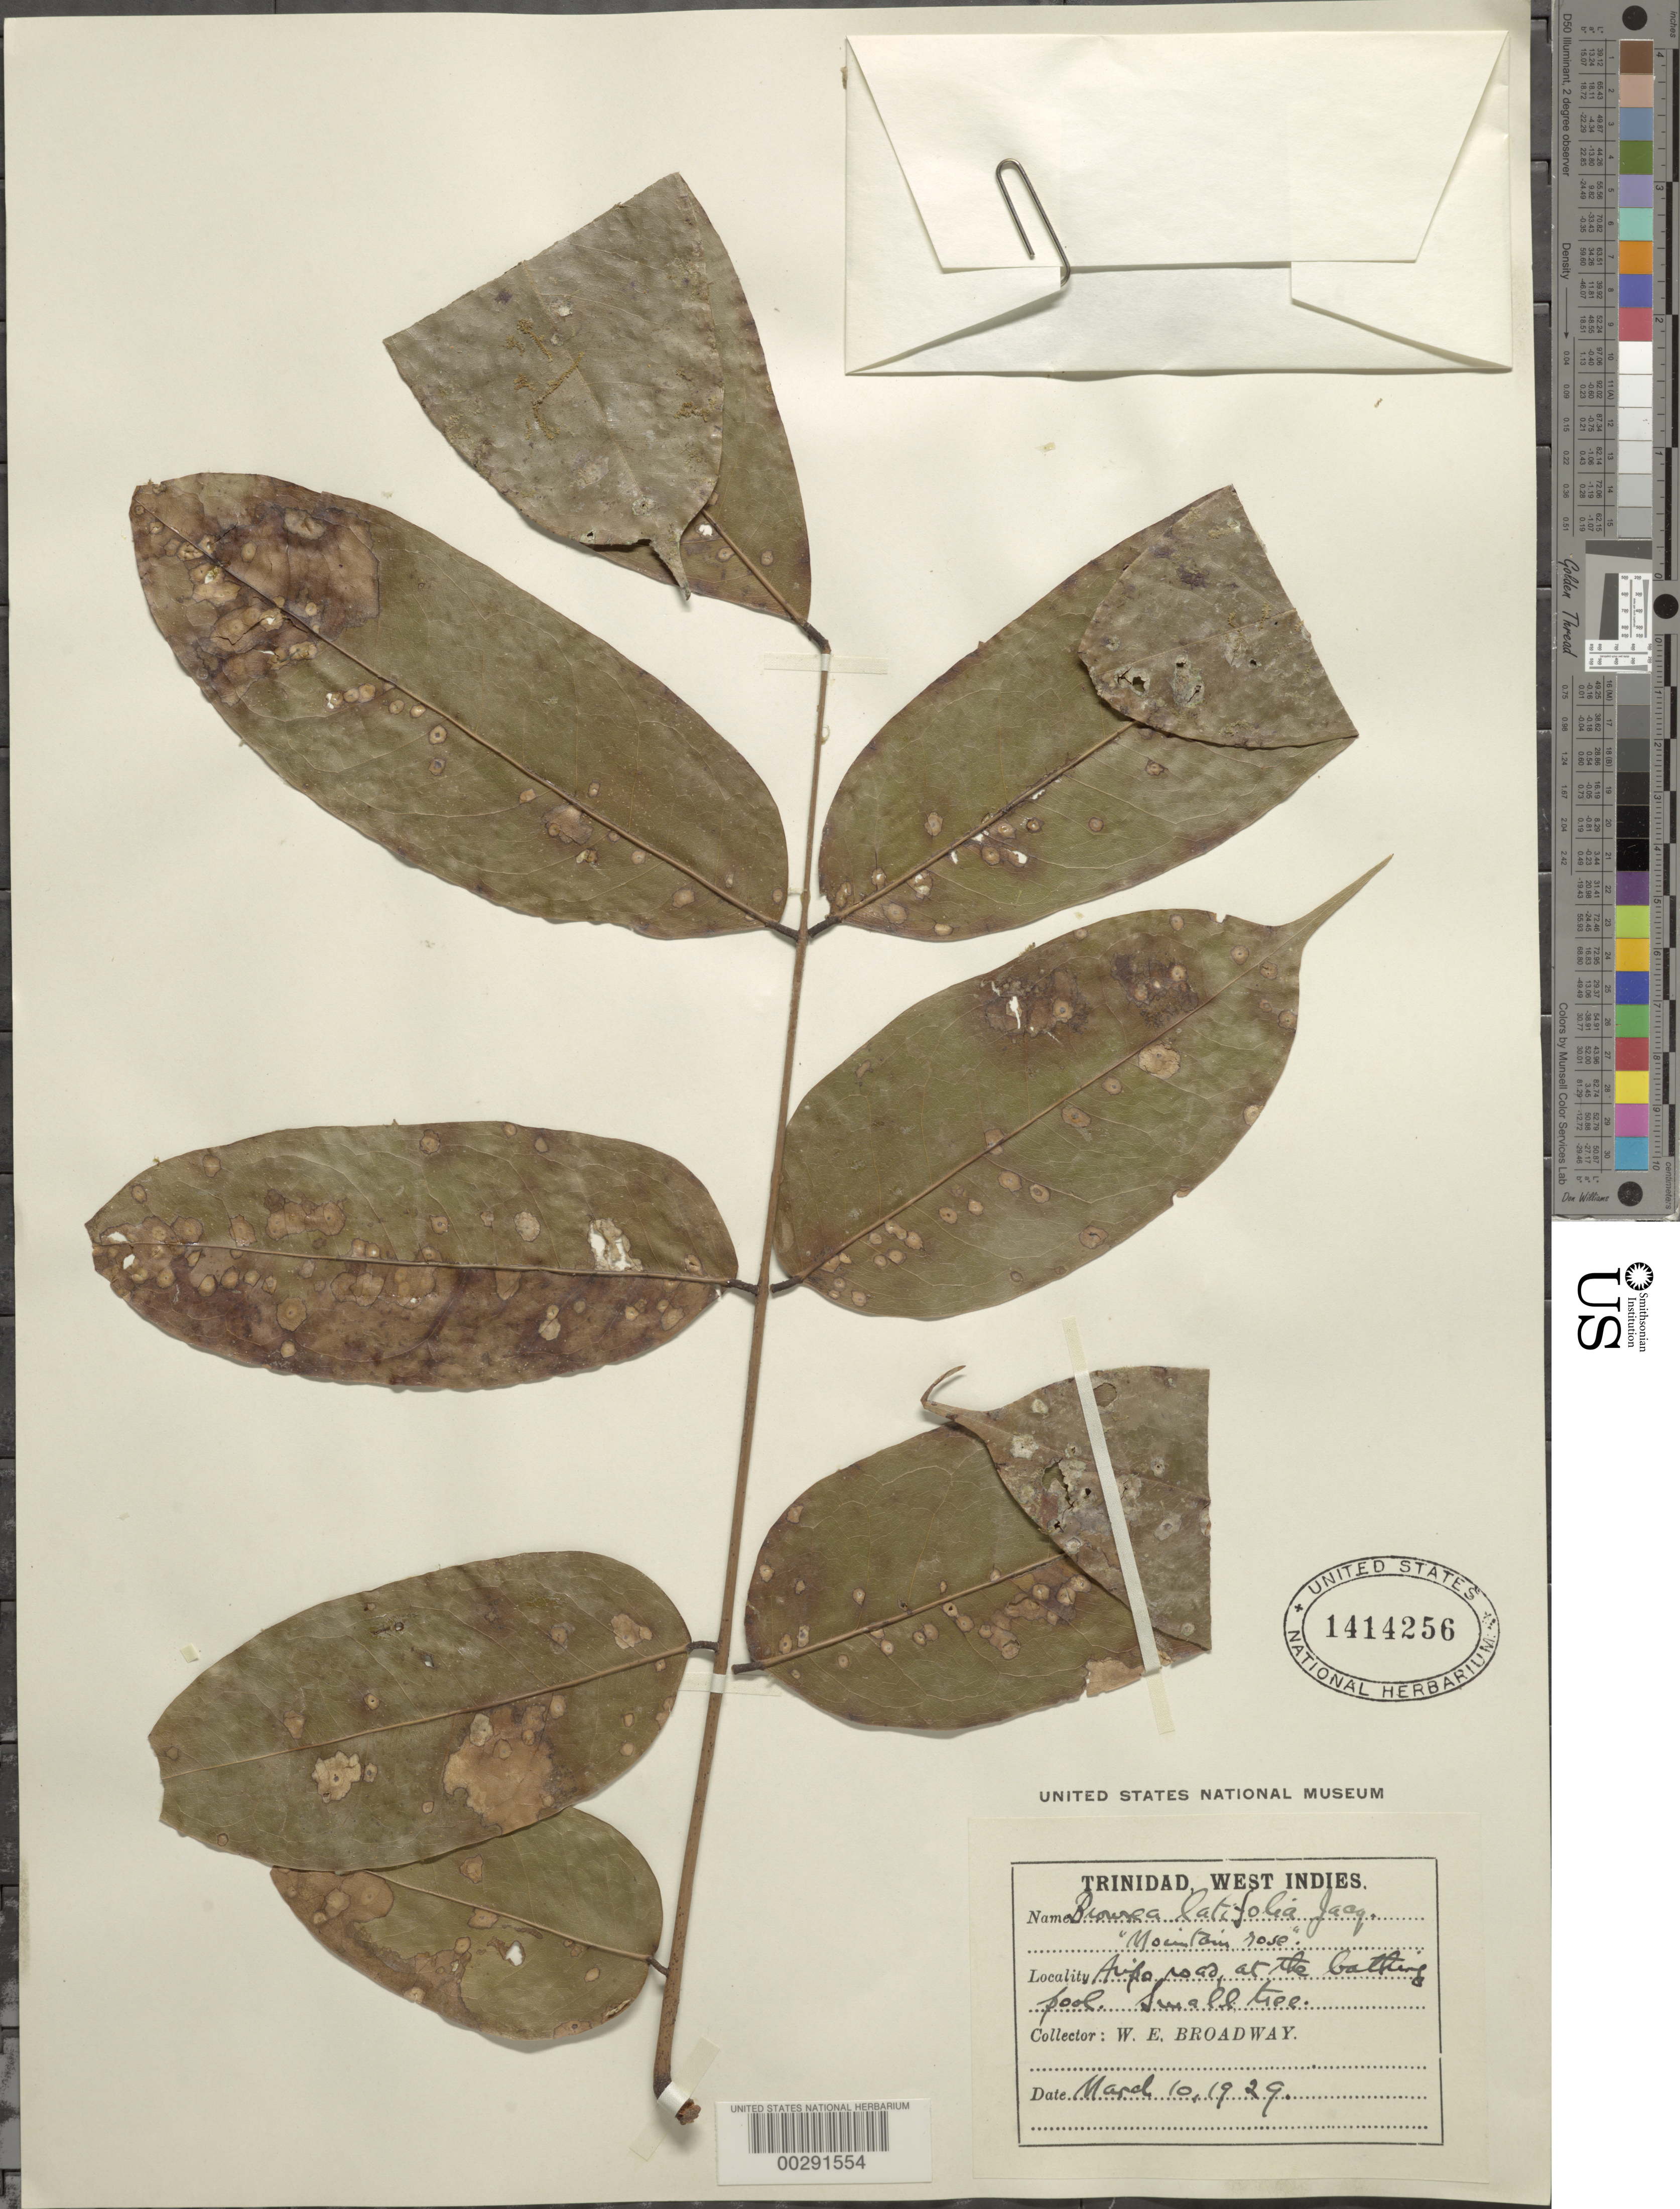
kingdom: Plantae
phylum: Tracheophyta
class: Magnoliopsida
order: Fabales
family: Fabaceae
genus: Brownea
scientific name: Brownea latifolia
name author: Jacq.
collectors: W. E. Broadway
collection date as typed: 10 Mar 1929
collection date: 1929-03-10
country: Trinidad and Tobago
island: Trinidad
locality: Aipo road at the bathing pool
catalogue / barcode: US 1414256